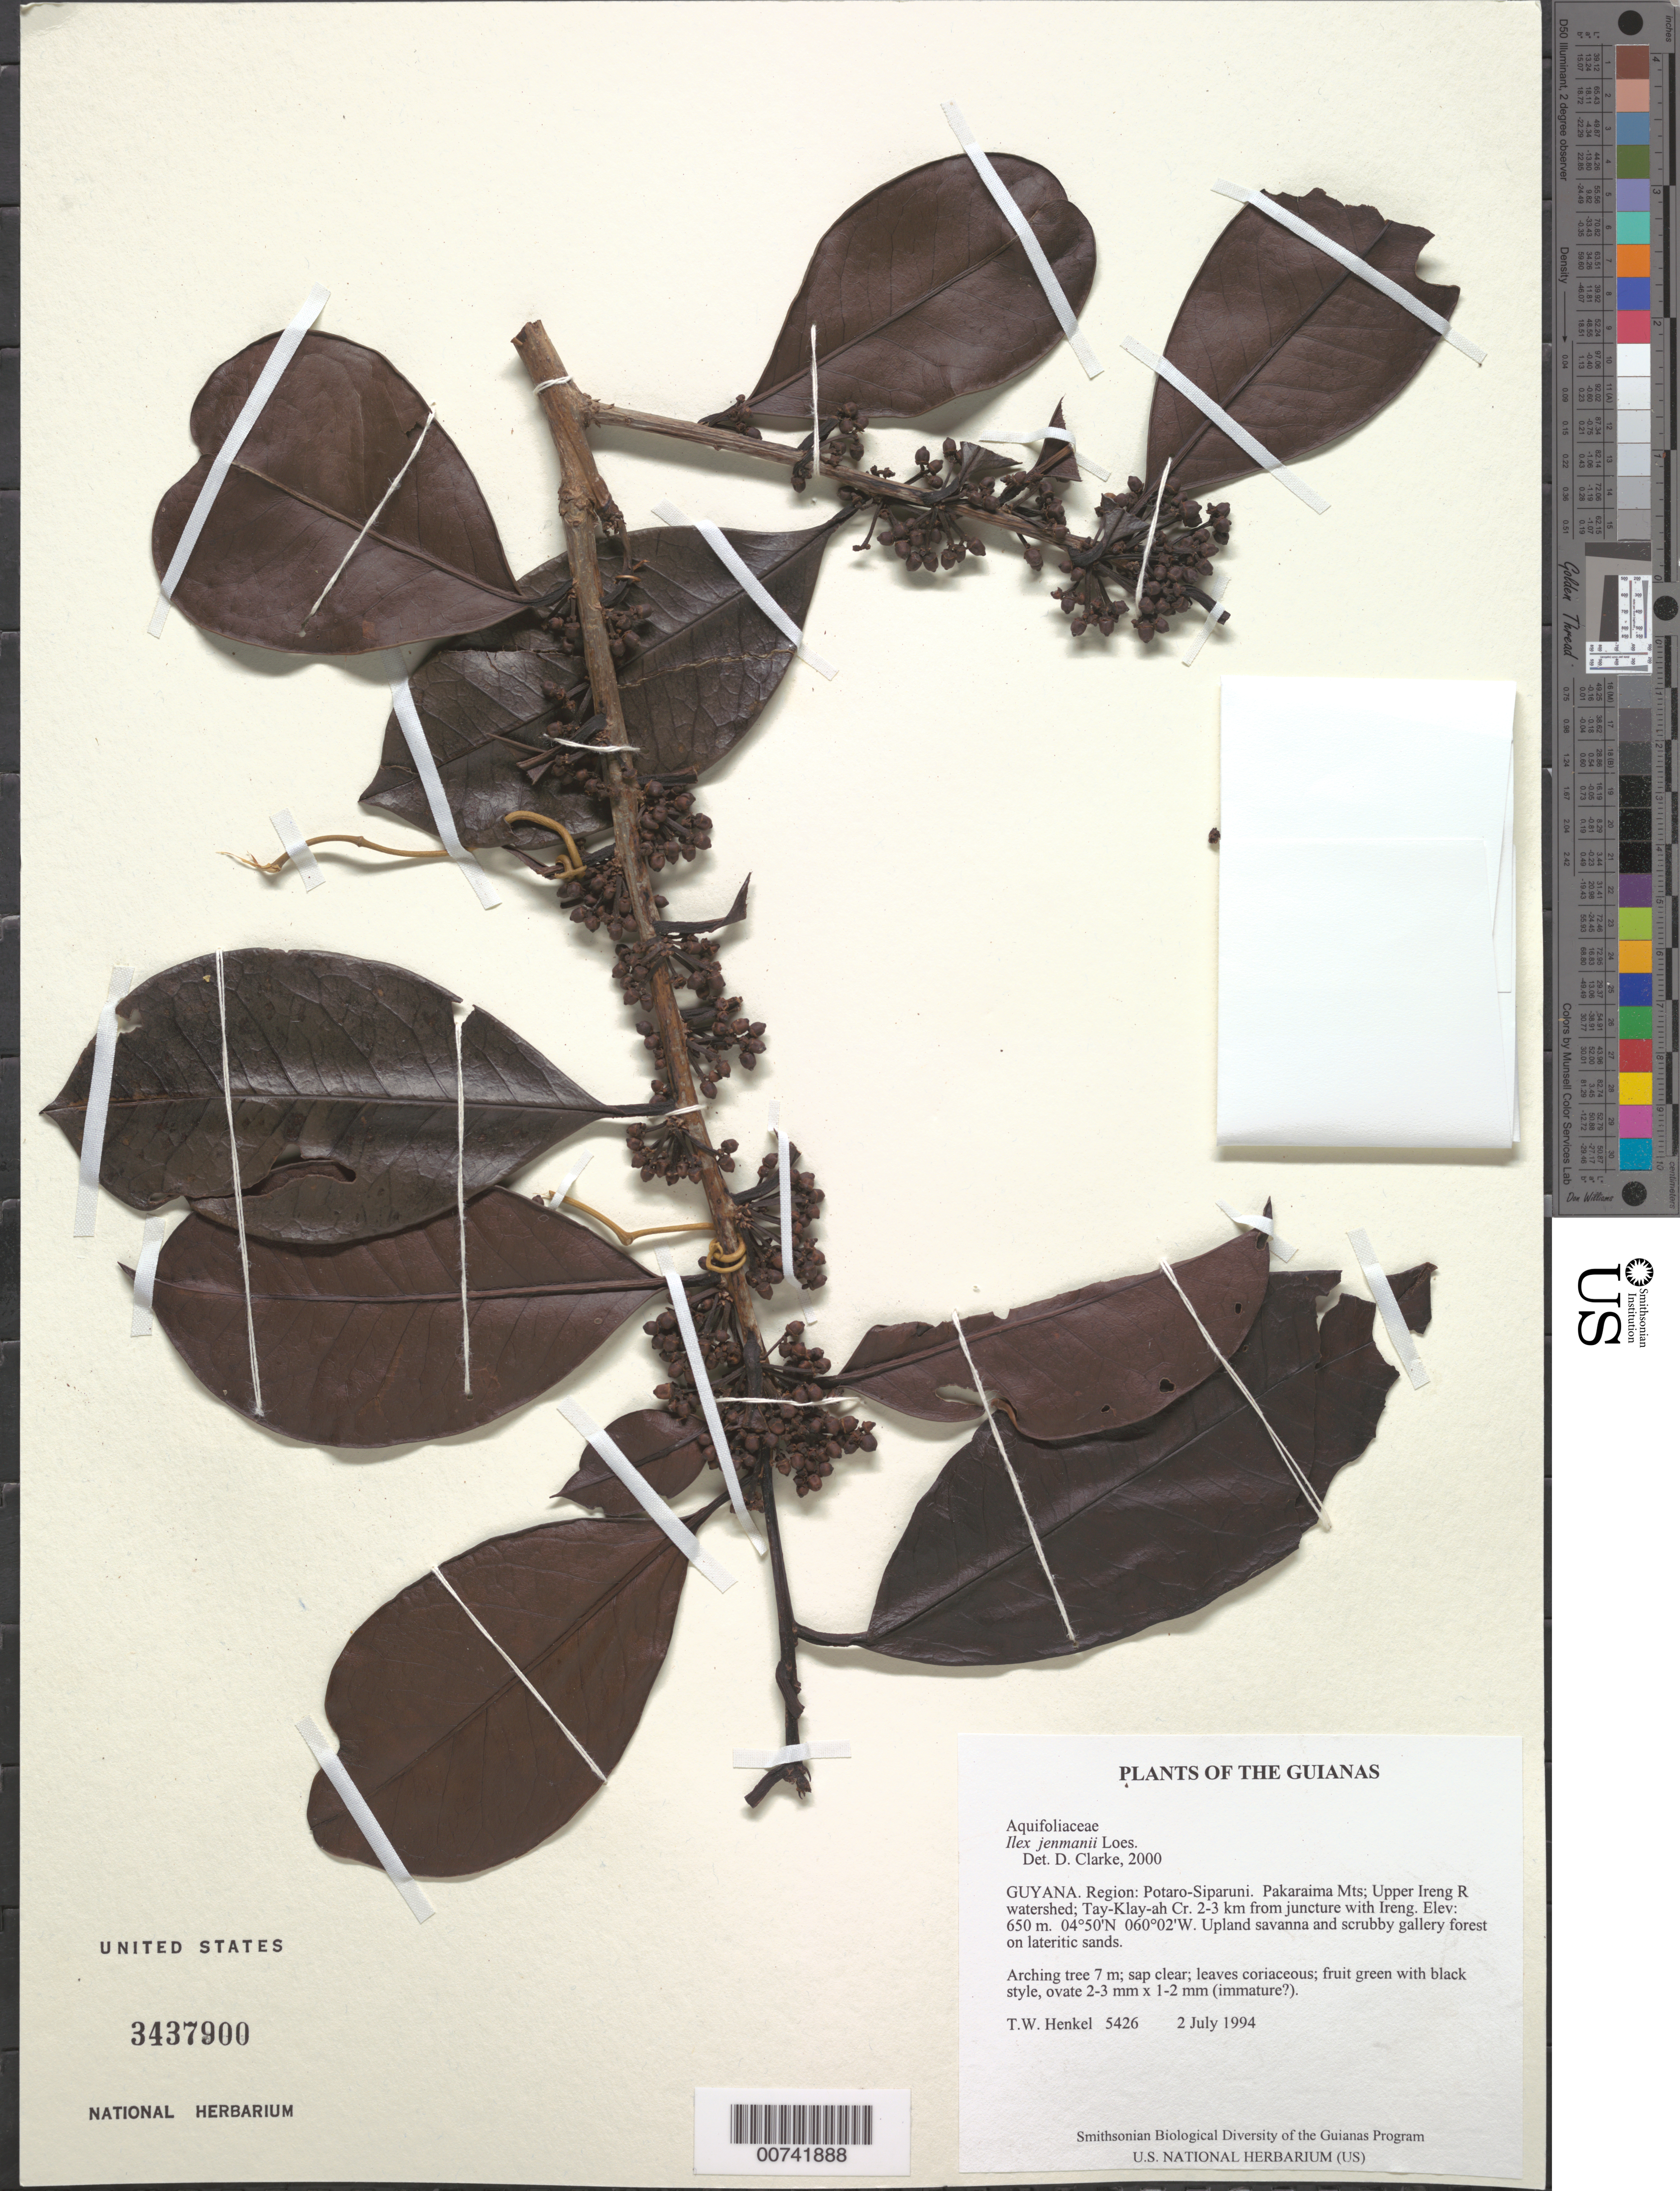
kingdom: Plantae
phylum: Tracheophyta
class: Magnoliopsida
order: Aquifoliales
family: Aquifoliaceae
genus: Ilex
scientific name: Ilex jenmanii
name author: Loes.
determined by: Clarke, H. D., University of North Carolina (Asheville)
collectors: T. Henkel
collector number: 5426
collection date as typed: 2 July 1994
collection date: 1994-07-02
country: Guyana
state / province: Potaro-Siparuni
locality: Pakaraima Mts; Upper Ireng R watershed; Tay-Klay-ah Cr. 2-3 km from juncture with Ireng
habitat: Upland savanna and scrubby gallery forest on lateritic sands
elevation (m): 650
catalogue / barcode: US 3437900